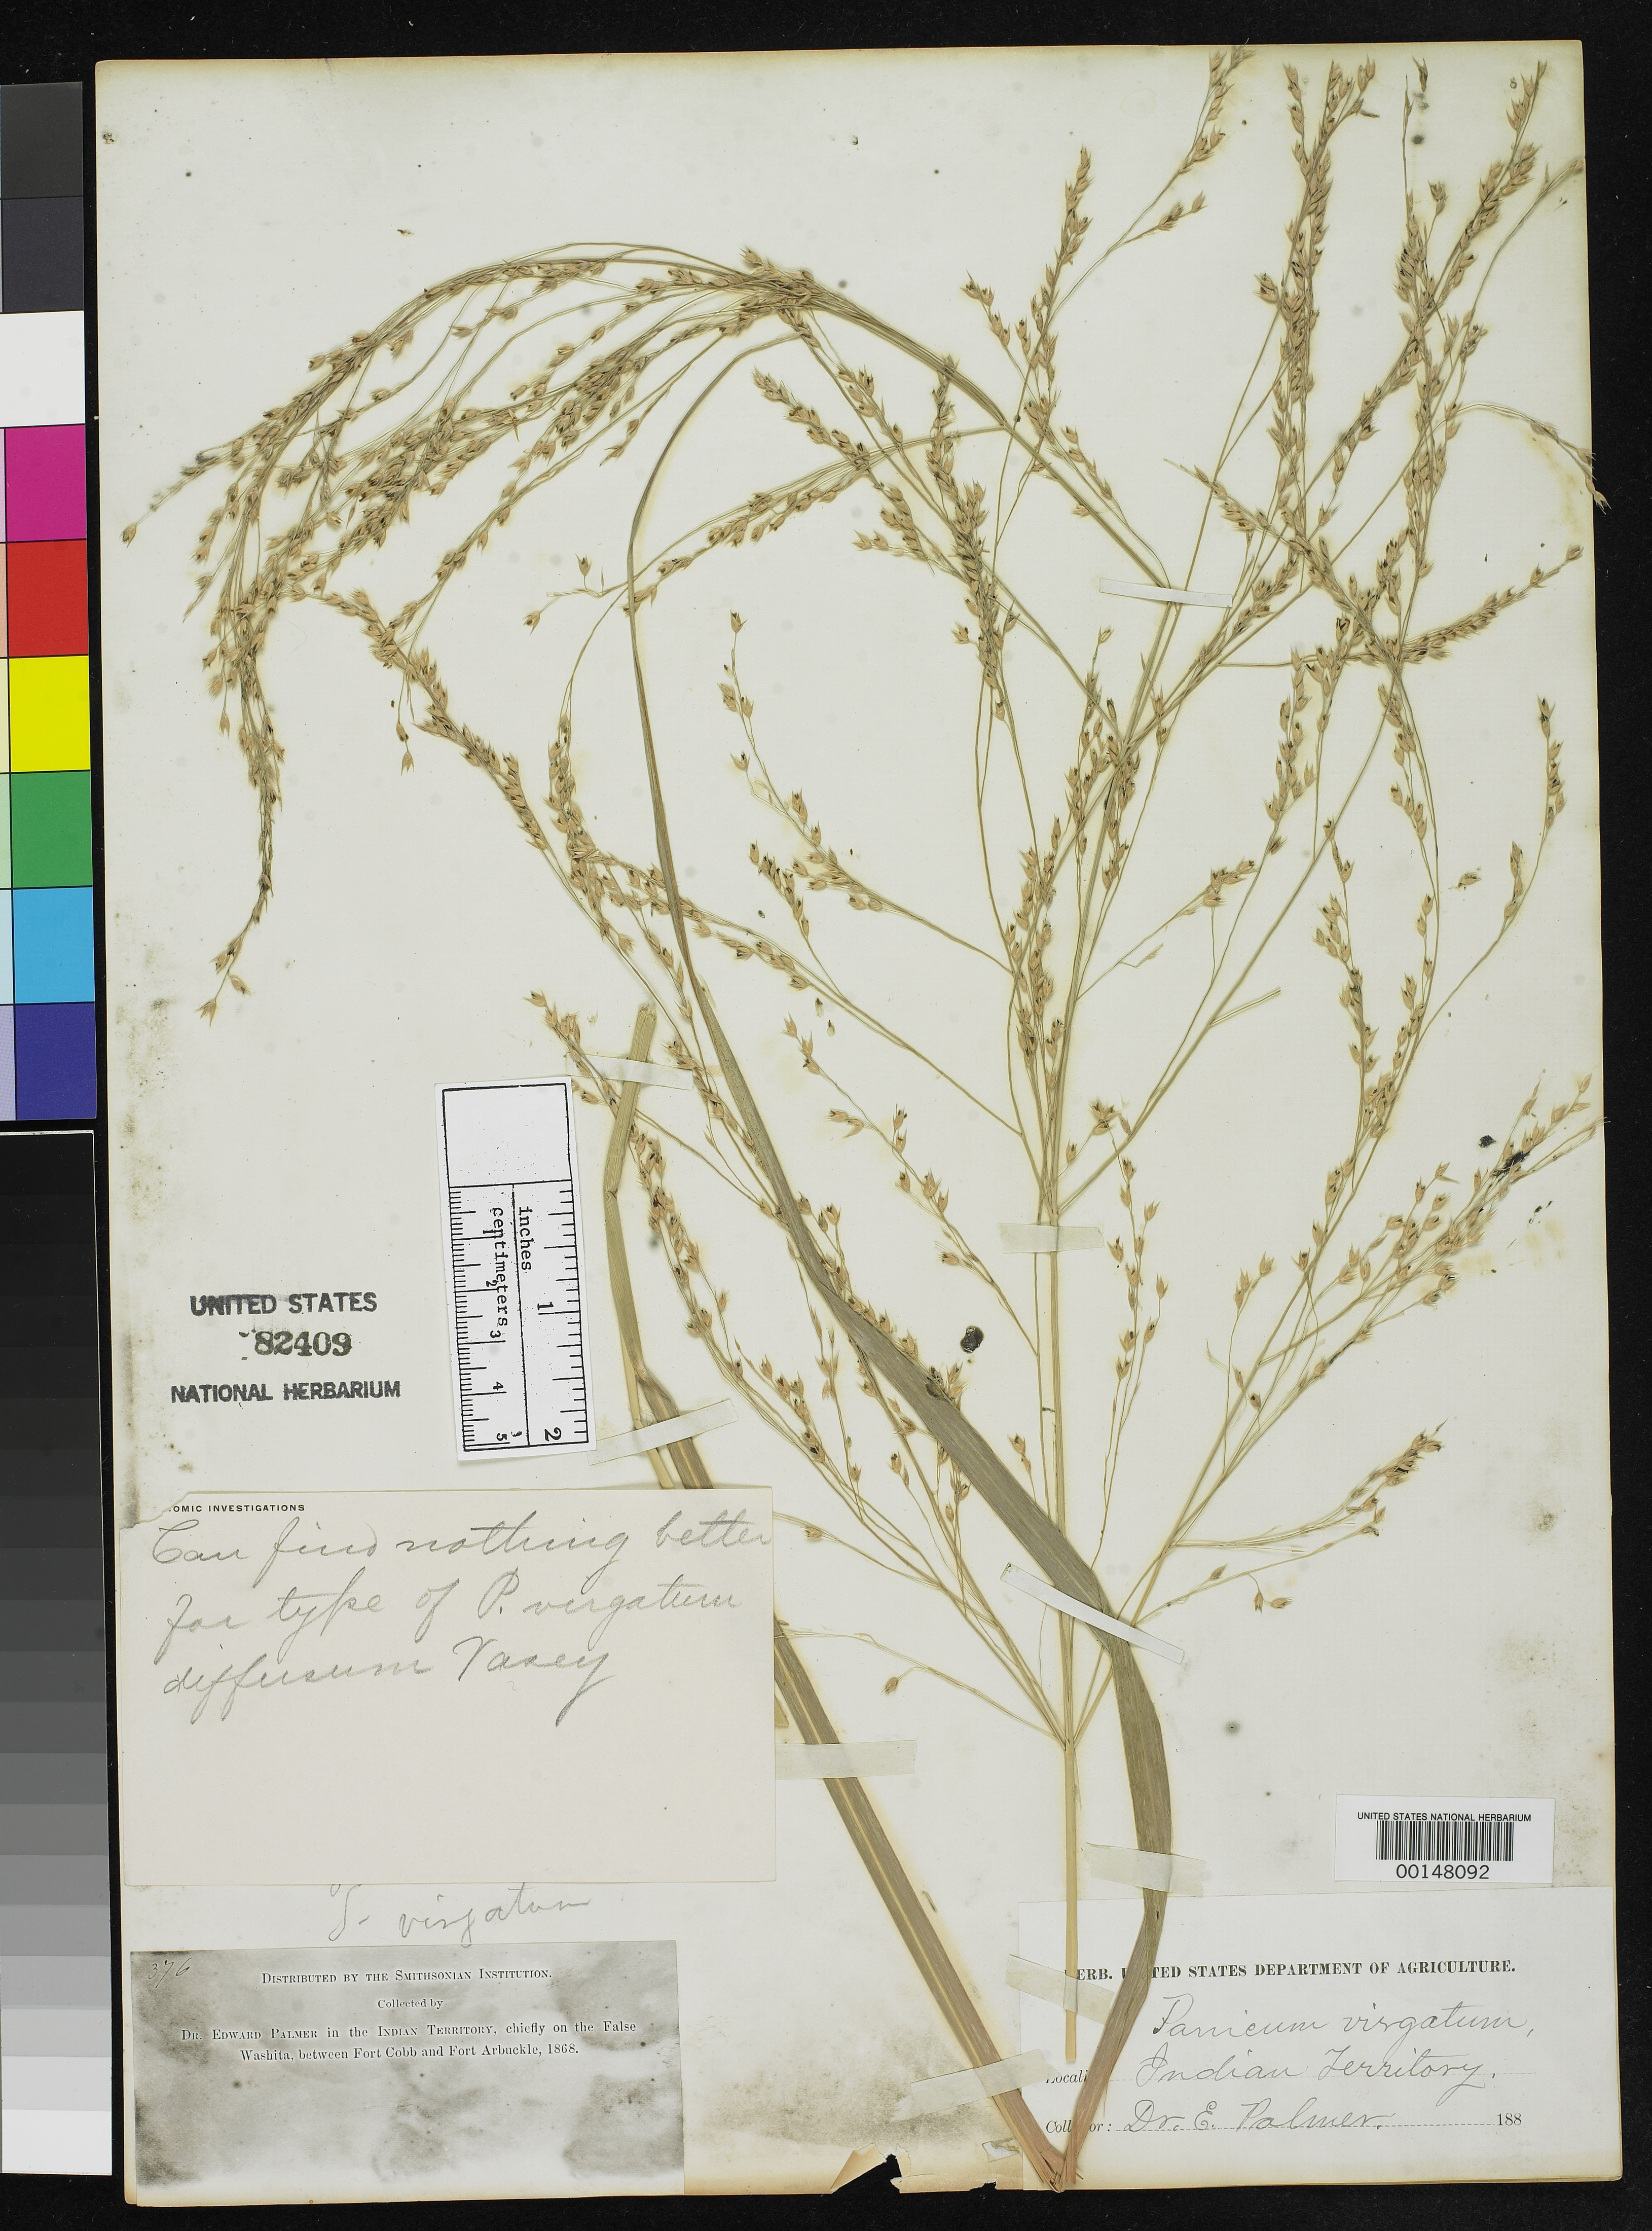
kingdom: Plantae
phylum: Tracheophyta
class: Liliopsida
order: Poales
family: Poaceae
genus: Panicum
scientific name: Panicum virgatum var. diffusum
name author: Vasey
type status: Type Collection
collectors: E. Palmer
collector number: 376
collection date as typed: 1868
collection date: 1868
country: United States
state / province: Oklahoma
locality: Indian territory on False Washita, between Ft. Cobb & Ft. Arbuckle.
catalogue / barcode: US 82409